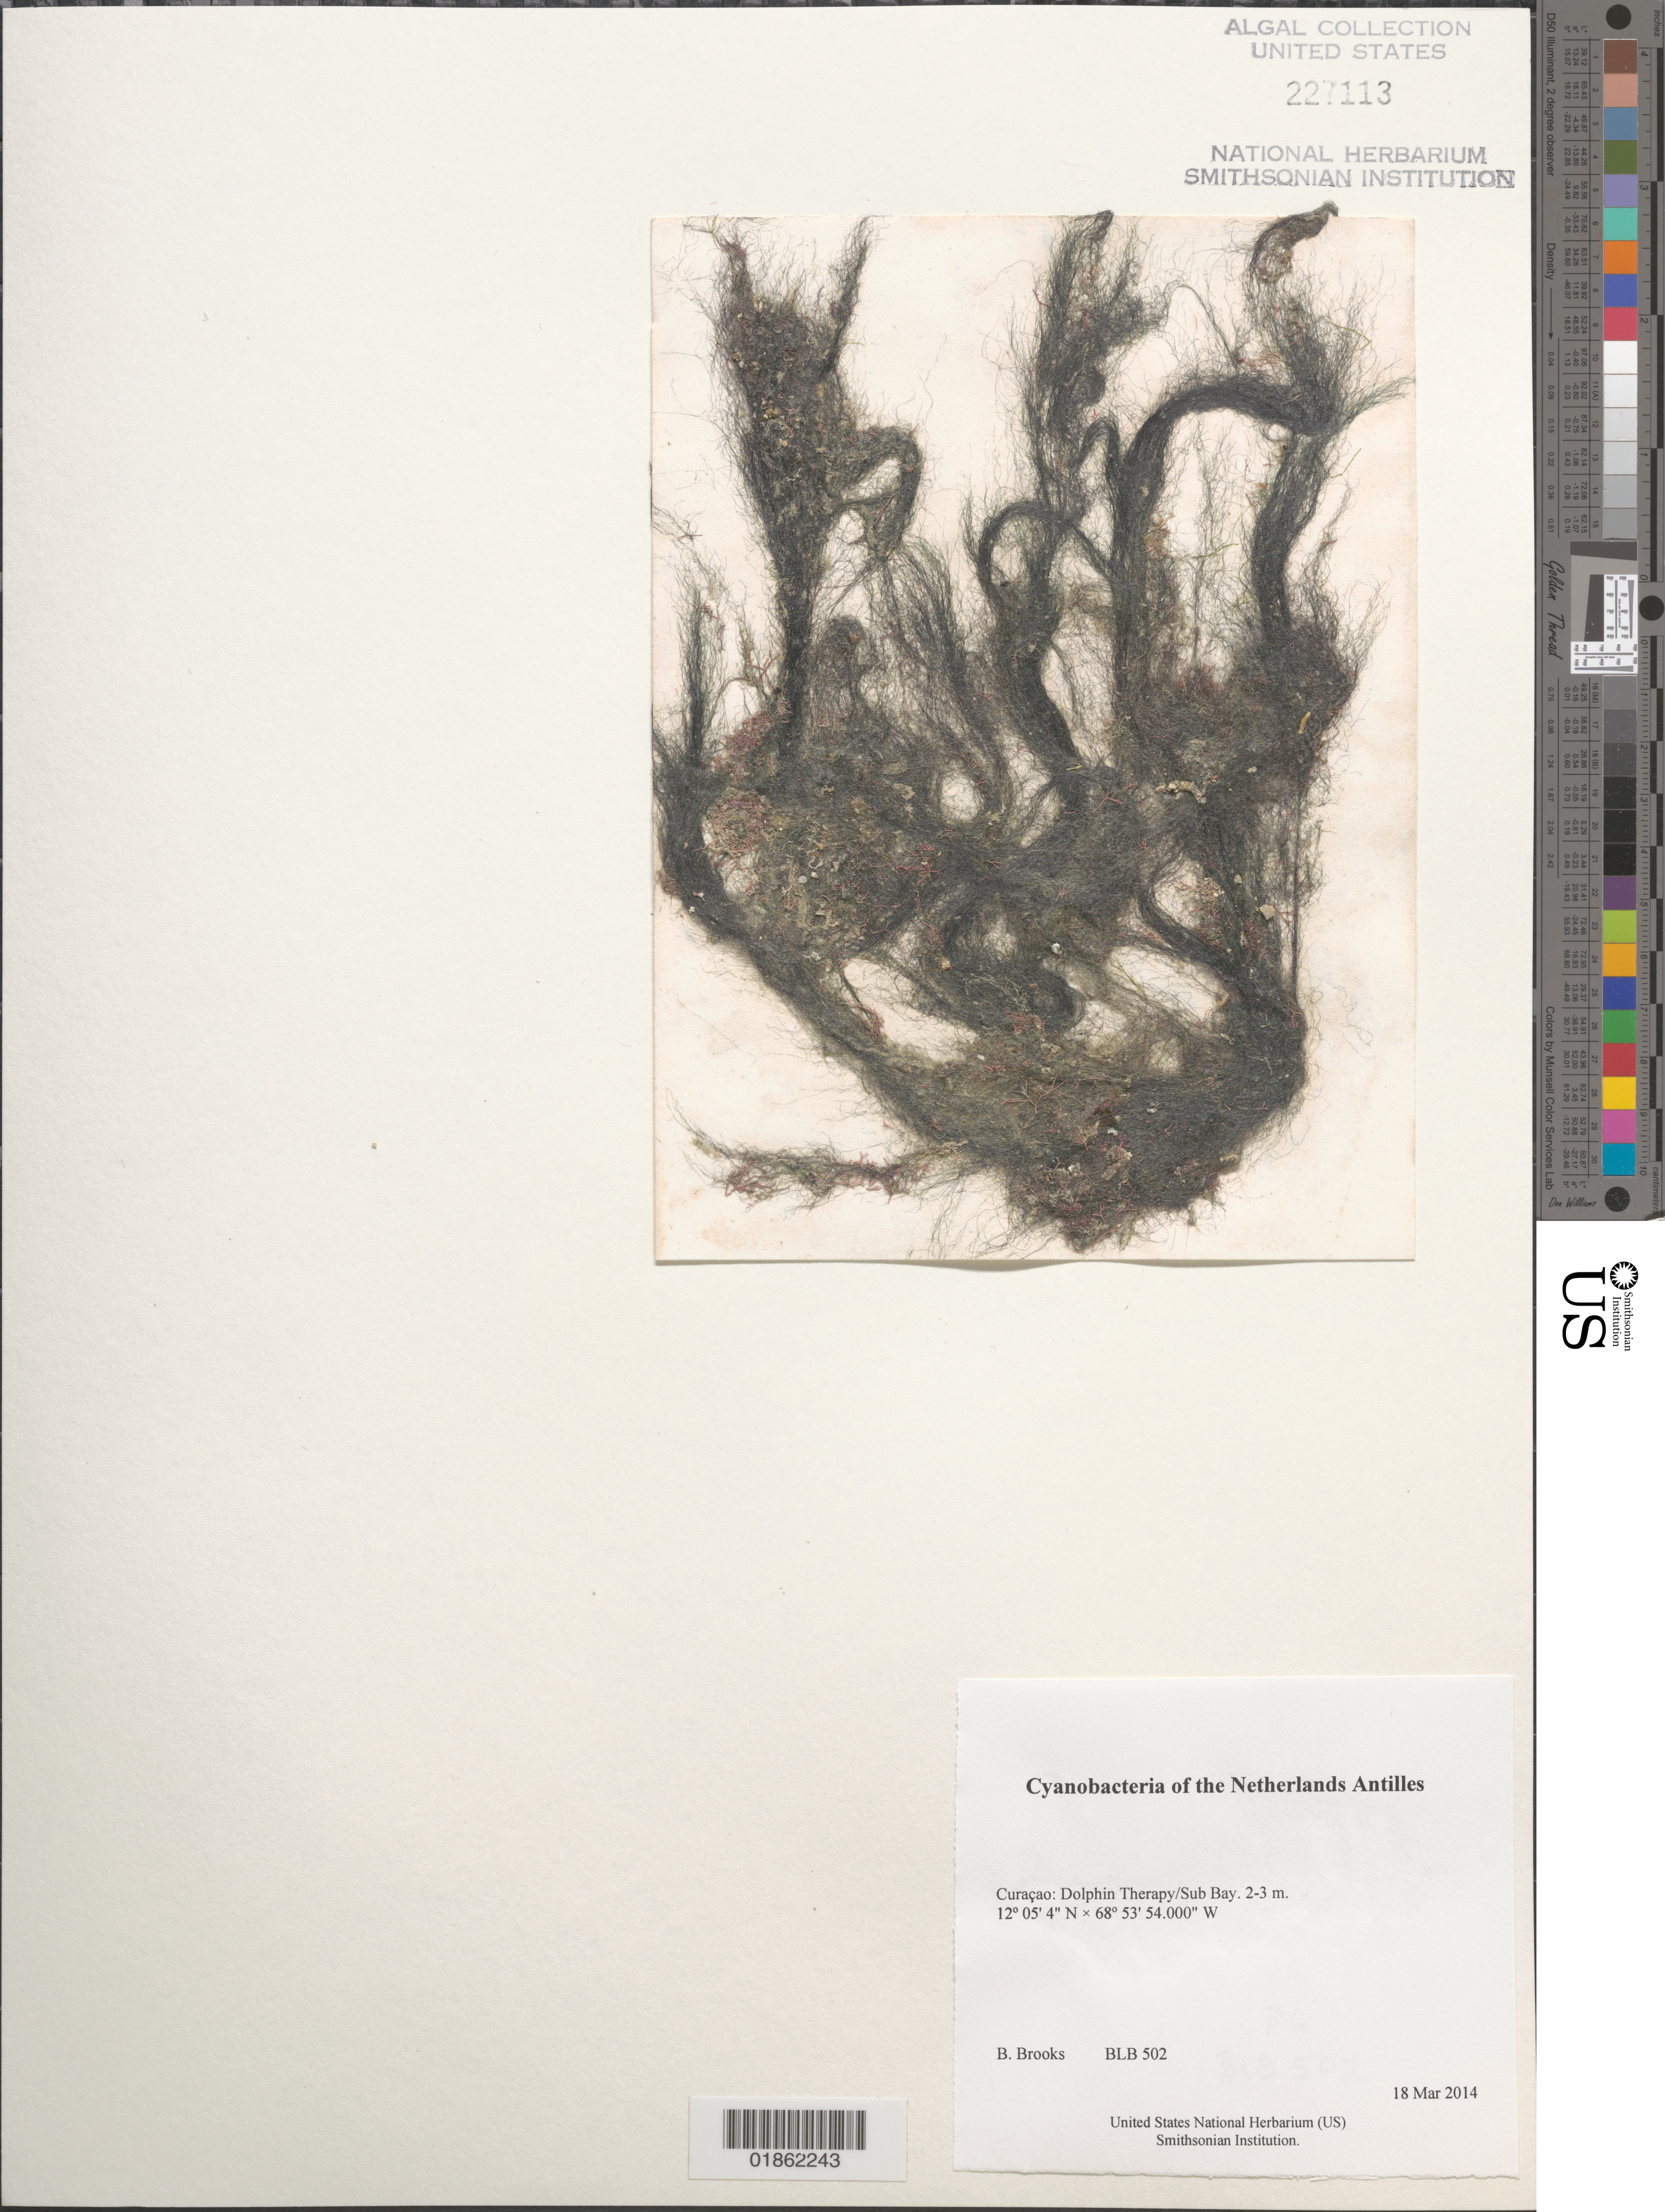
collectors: B. Brooks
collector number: BLB 502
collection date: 2014-03-18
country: Curaçao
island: Curaçao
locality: Dolphin Therapy/Sub Bay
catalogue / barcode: US 227113